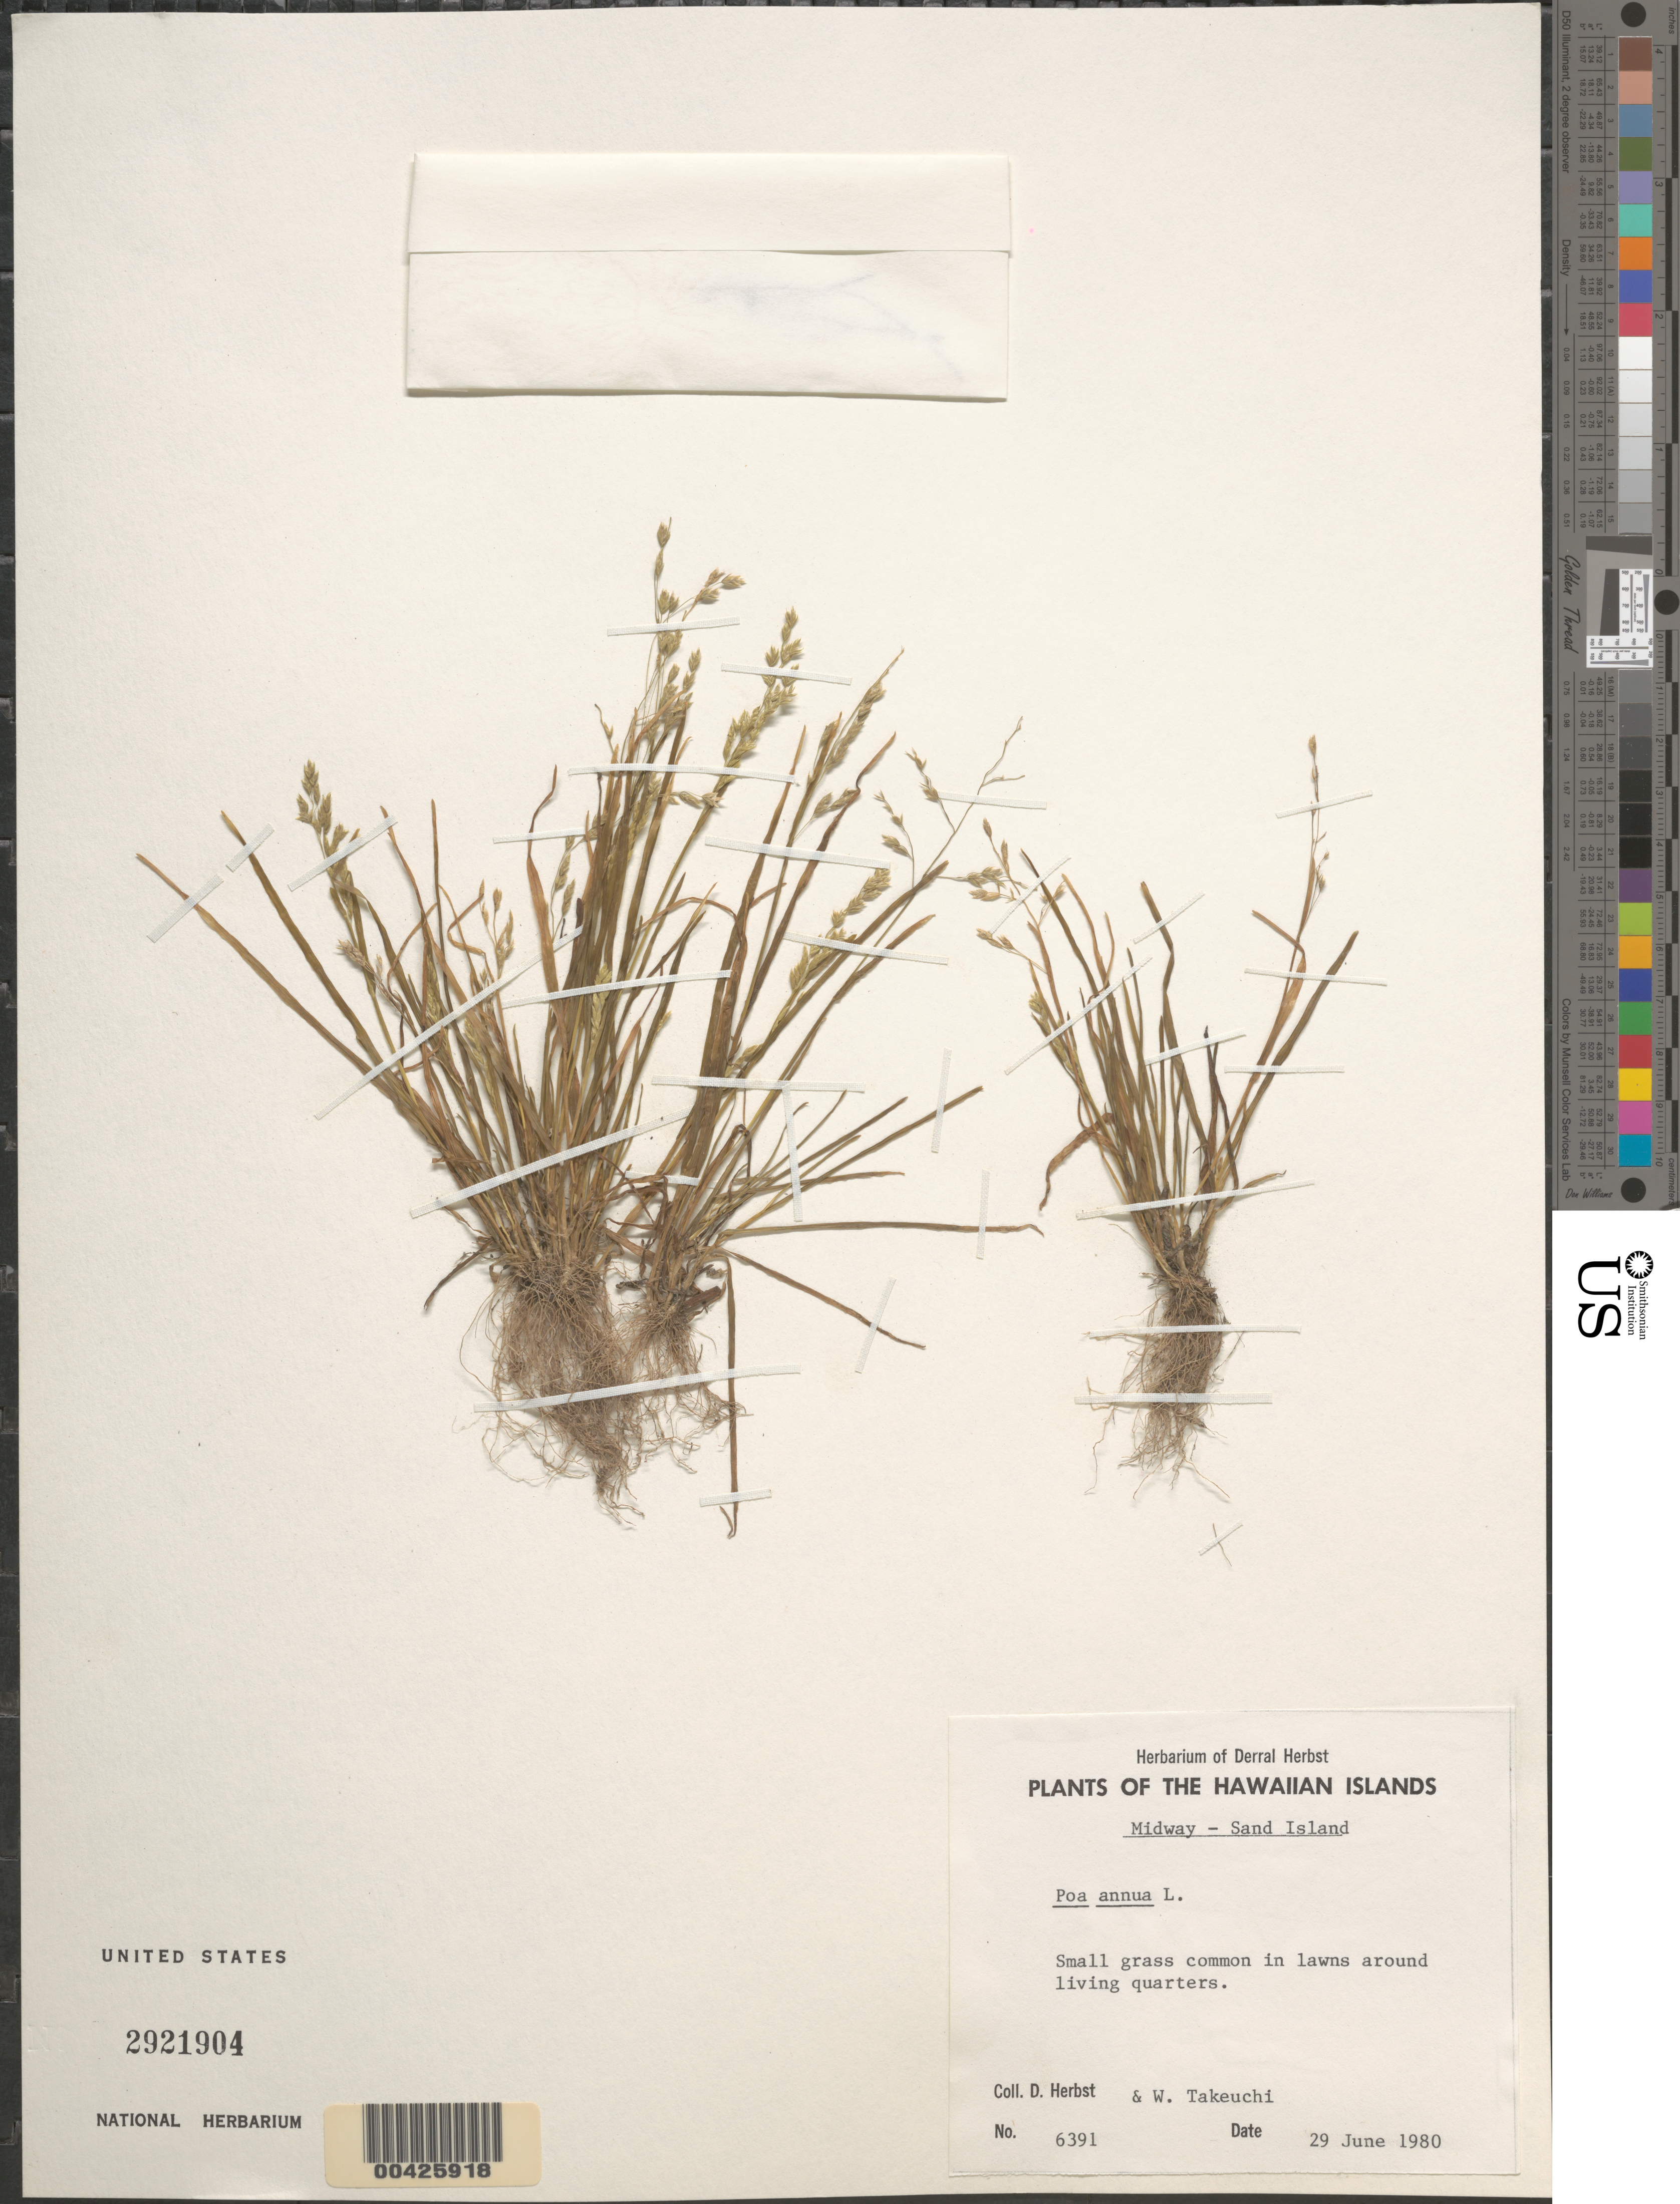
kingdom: Plantae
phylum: Tracheophyta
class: Liliopsida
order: Poales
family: Poaceae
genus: Poa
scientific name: Poa annua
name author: L.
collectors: D. R. Herbst & W. N. Takeuchi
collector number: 6391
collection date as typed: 29 Jun 1980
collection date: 1980-06-29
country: U.S. Administered Pacific Islands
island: Midway Atoll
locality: Midway, Sand Islet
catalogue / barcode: US 2921904